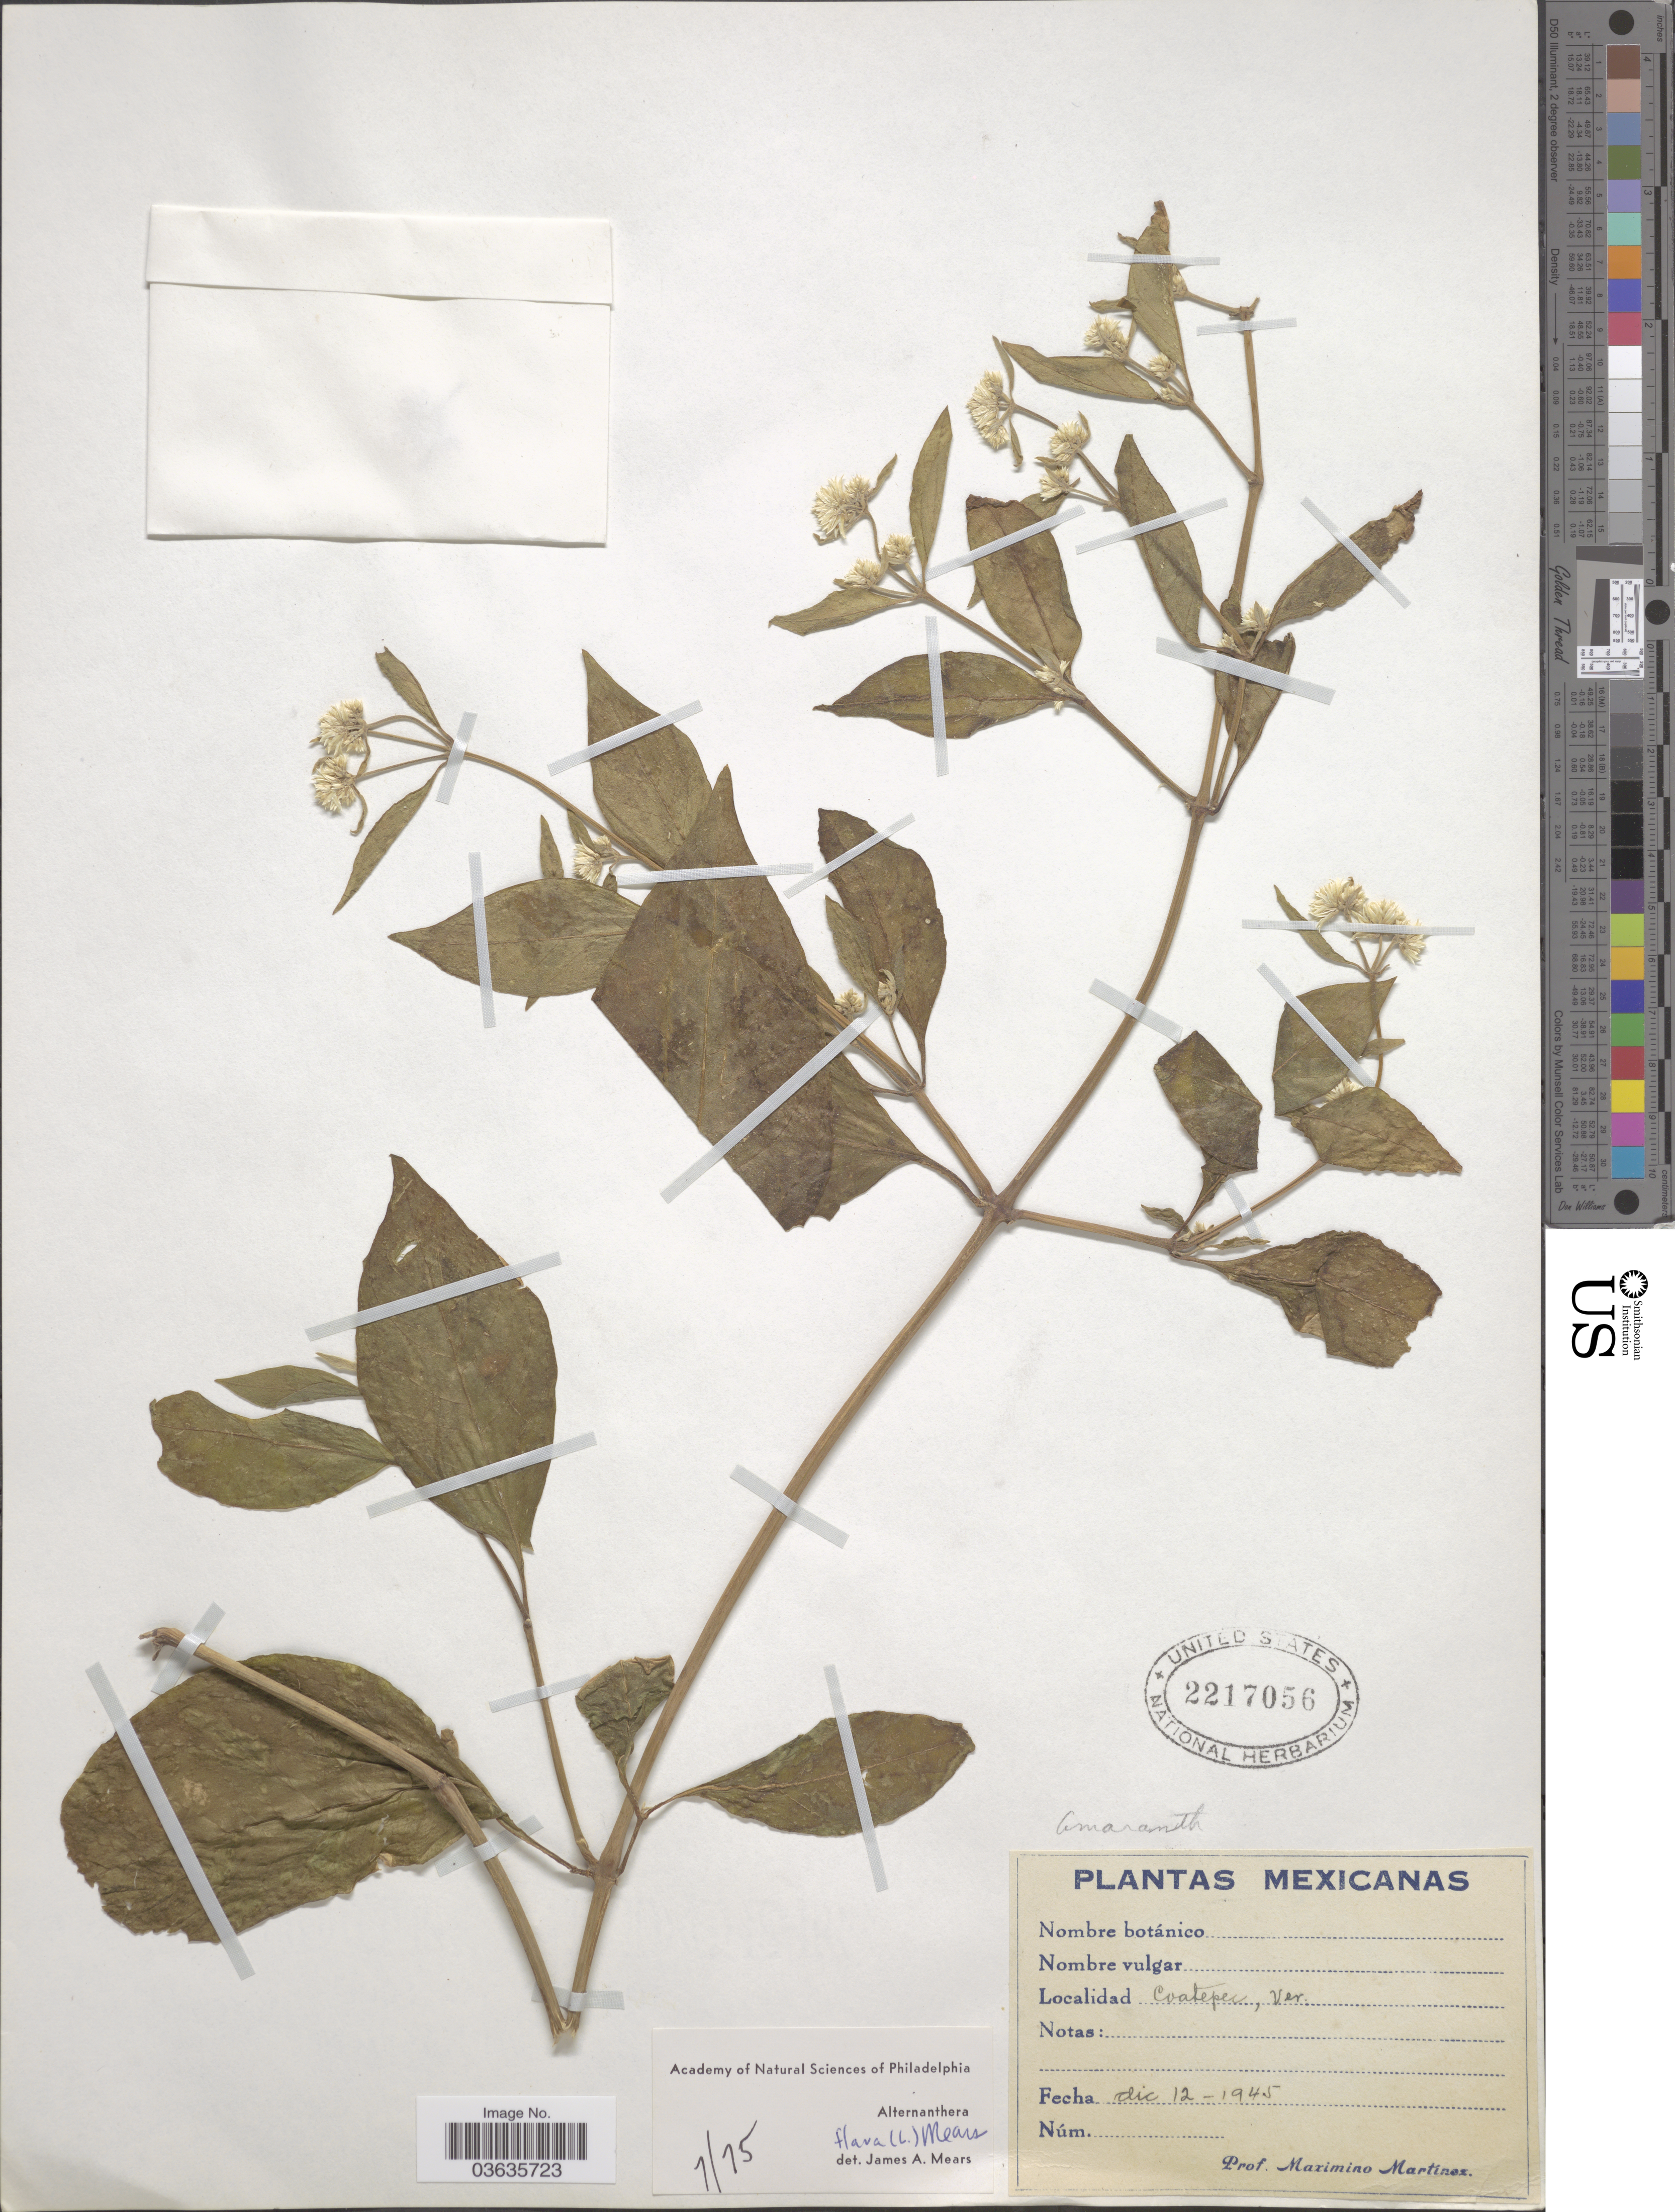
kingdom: Plantae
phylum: Tracheophyta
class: Magnoliopsida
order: Caryophyllales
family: Amaranthaceae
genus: Alternanthera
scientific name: Alternanthera flava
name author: (L.) Mears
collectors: M. Martínez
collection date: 1945-12-12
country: Mexico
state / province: Veracruz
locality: Coatepec, Ver.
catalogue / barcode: US 2217056